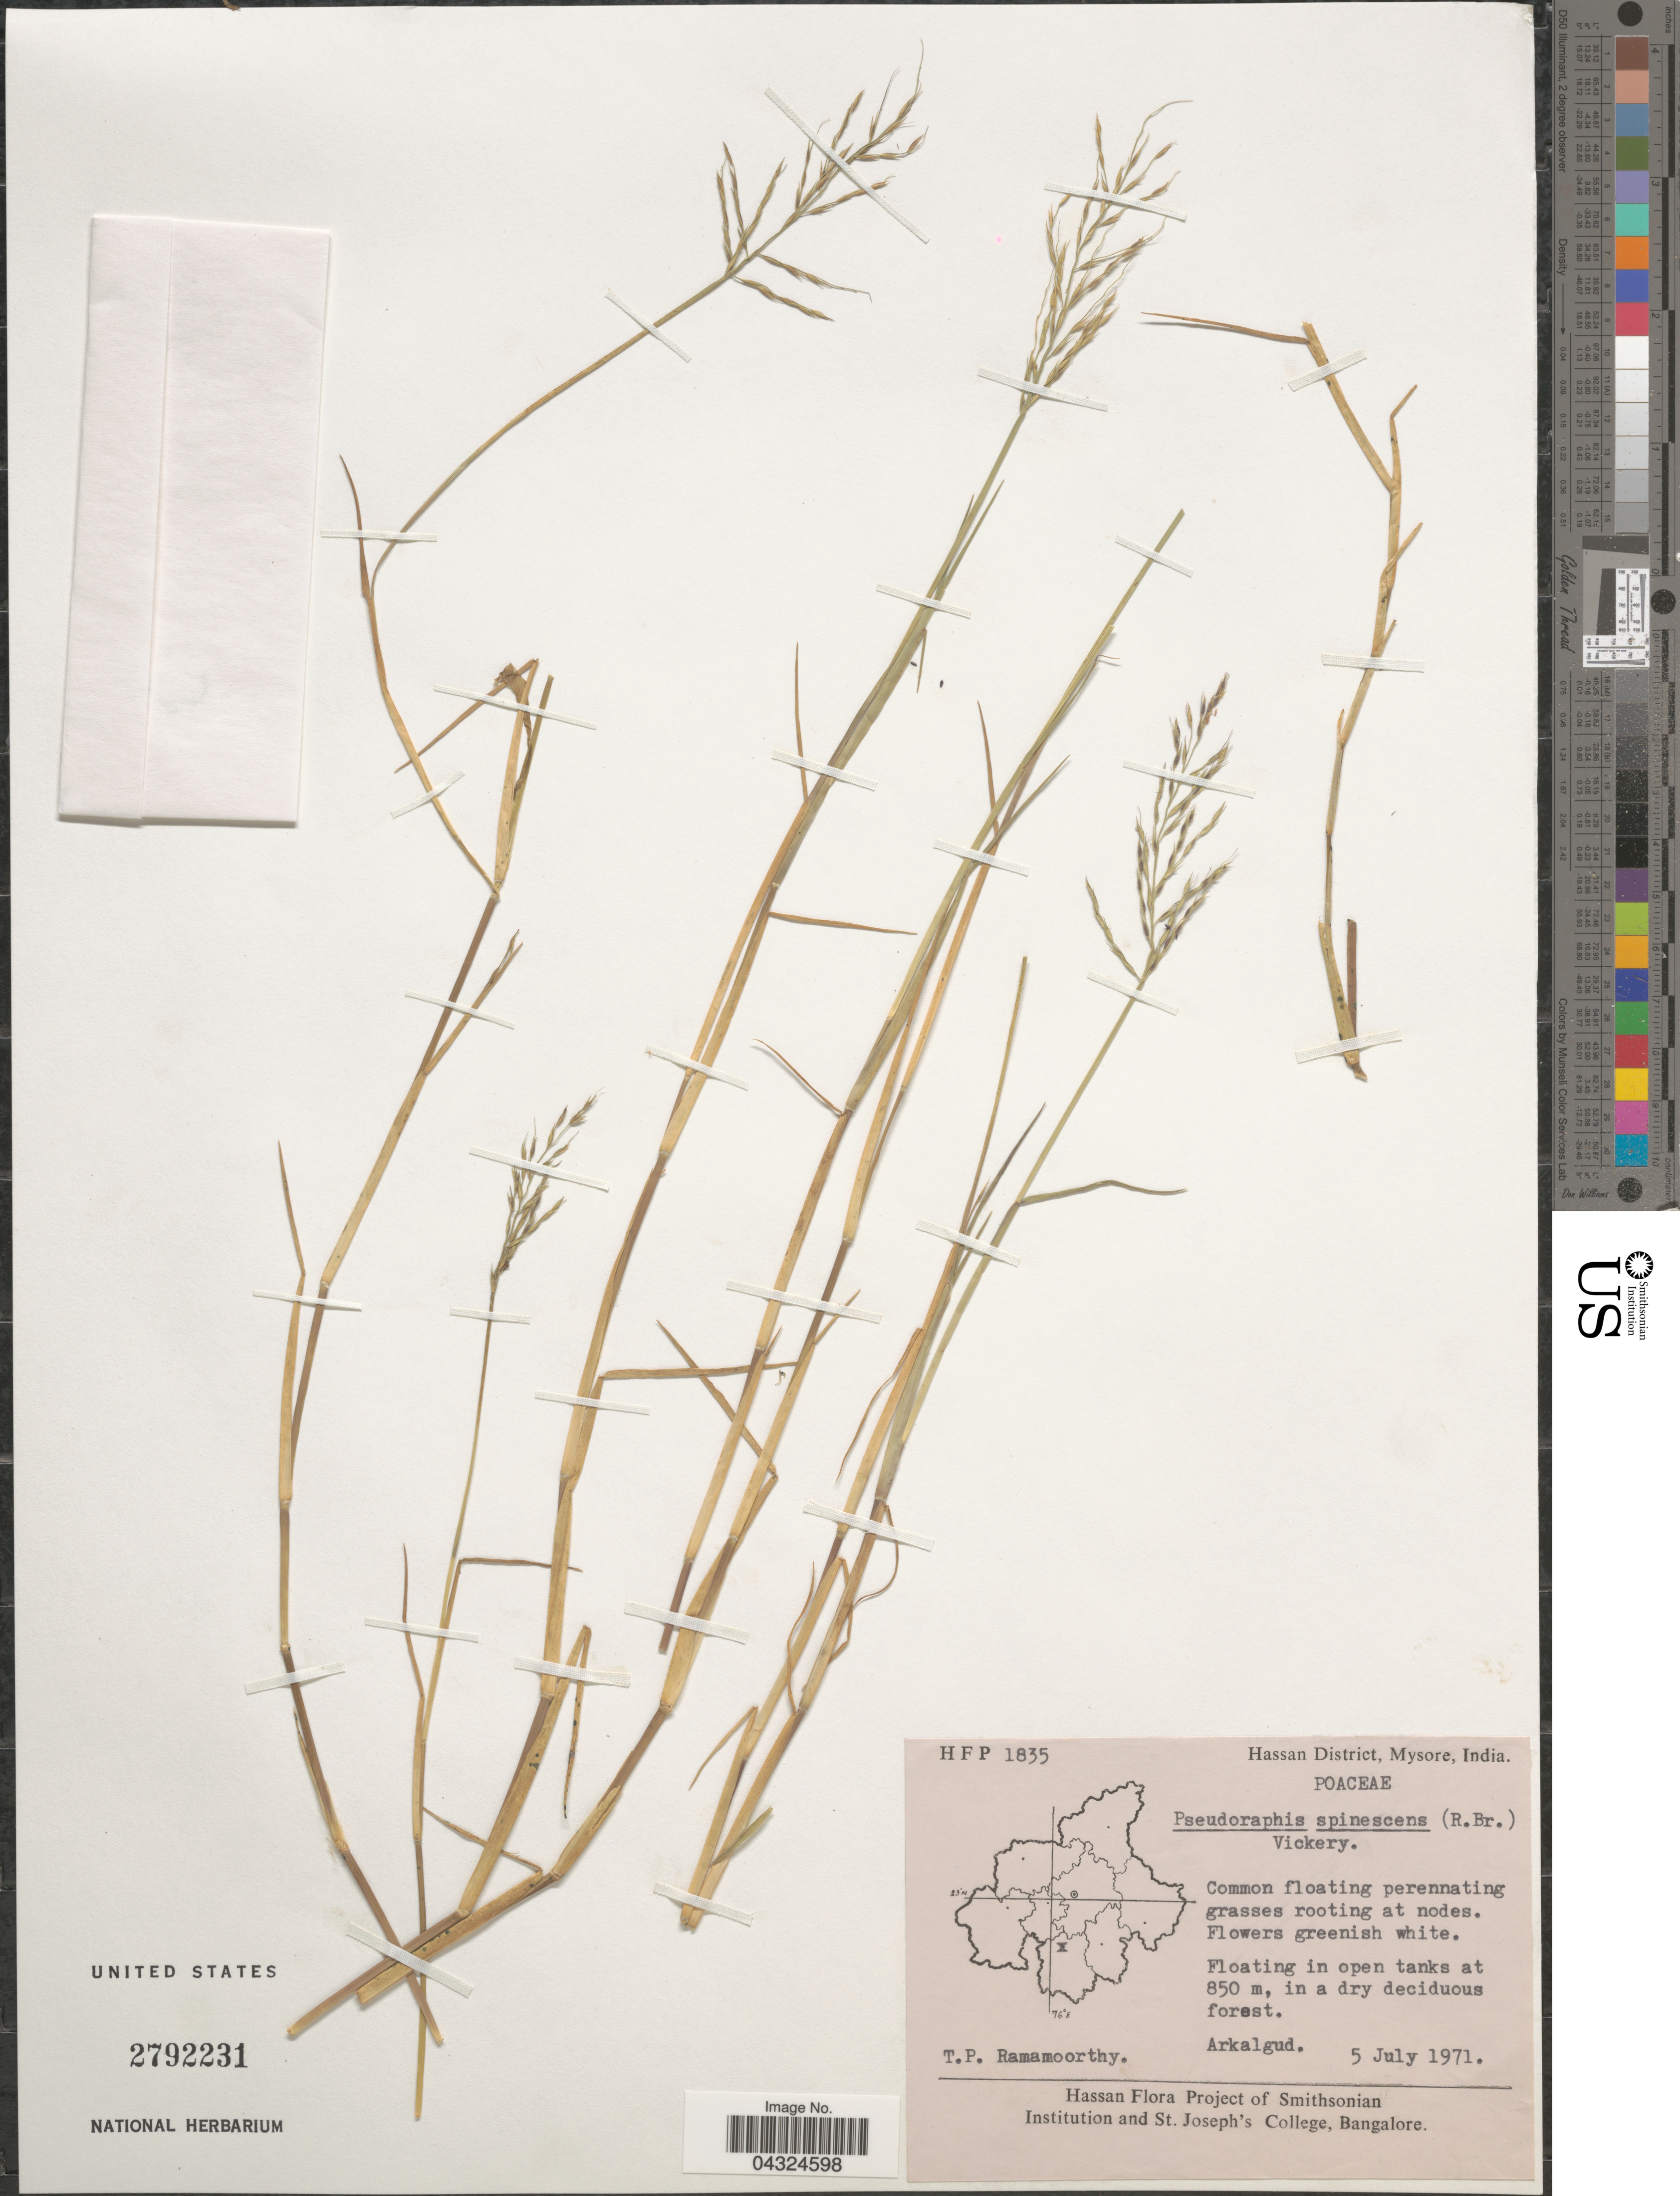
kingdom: Plantae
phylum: Tracheophyta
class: Liliopsida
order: Poales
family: Poaceae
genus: Pseudoraphis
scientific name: Pseudoraphis spinescens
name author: (R. Br.) Vickery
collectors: T. P. Ramamoorthy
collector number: HFP1835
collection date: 1971-07-05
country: India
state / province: Karnataka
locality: Hassan District, Mysore. Arkalgud.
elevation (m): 850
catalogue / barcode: US 2792231